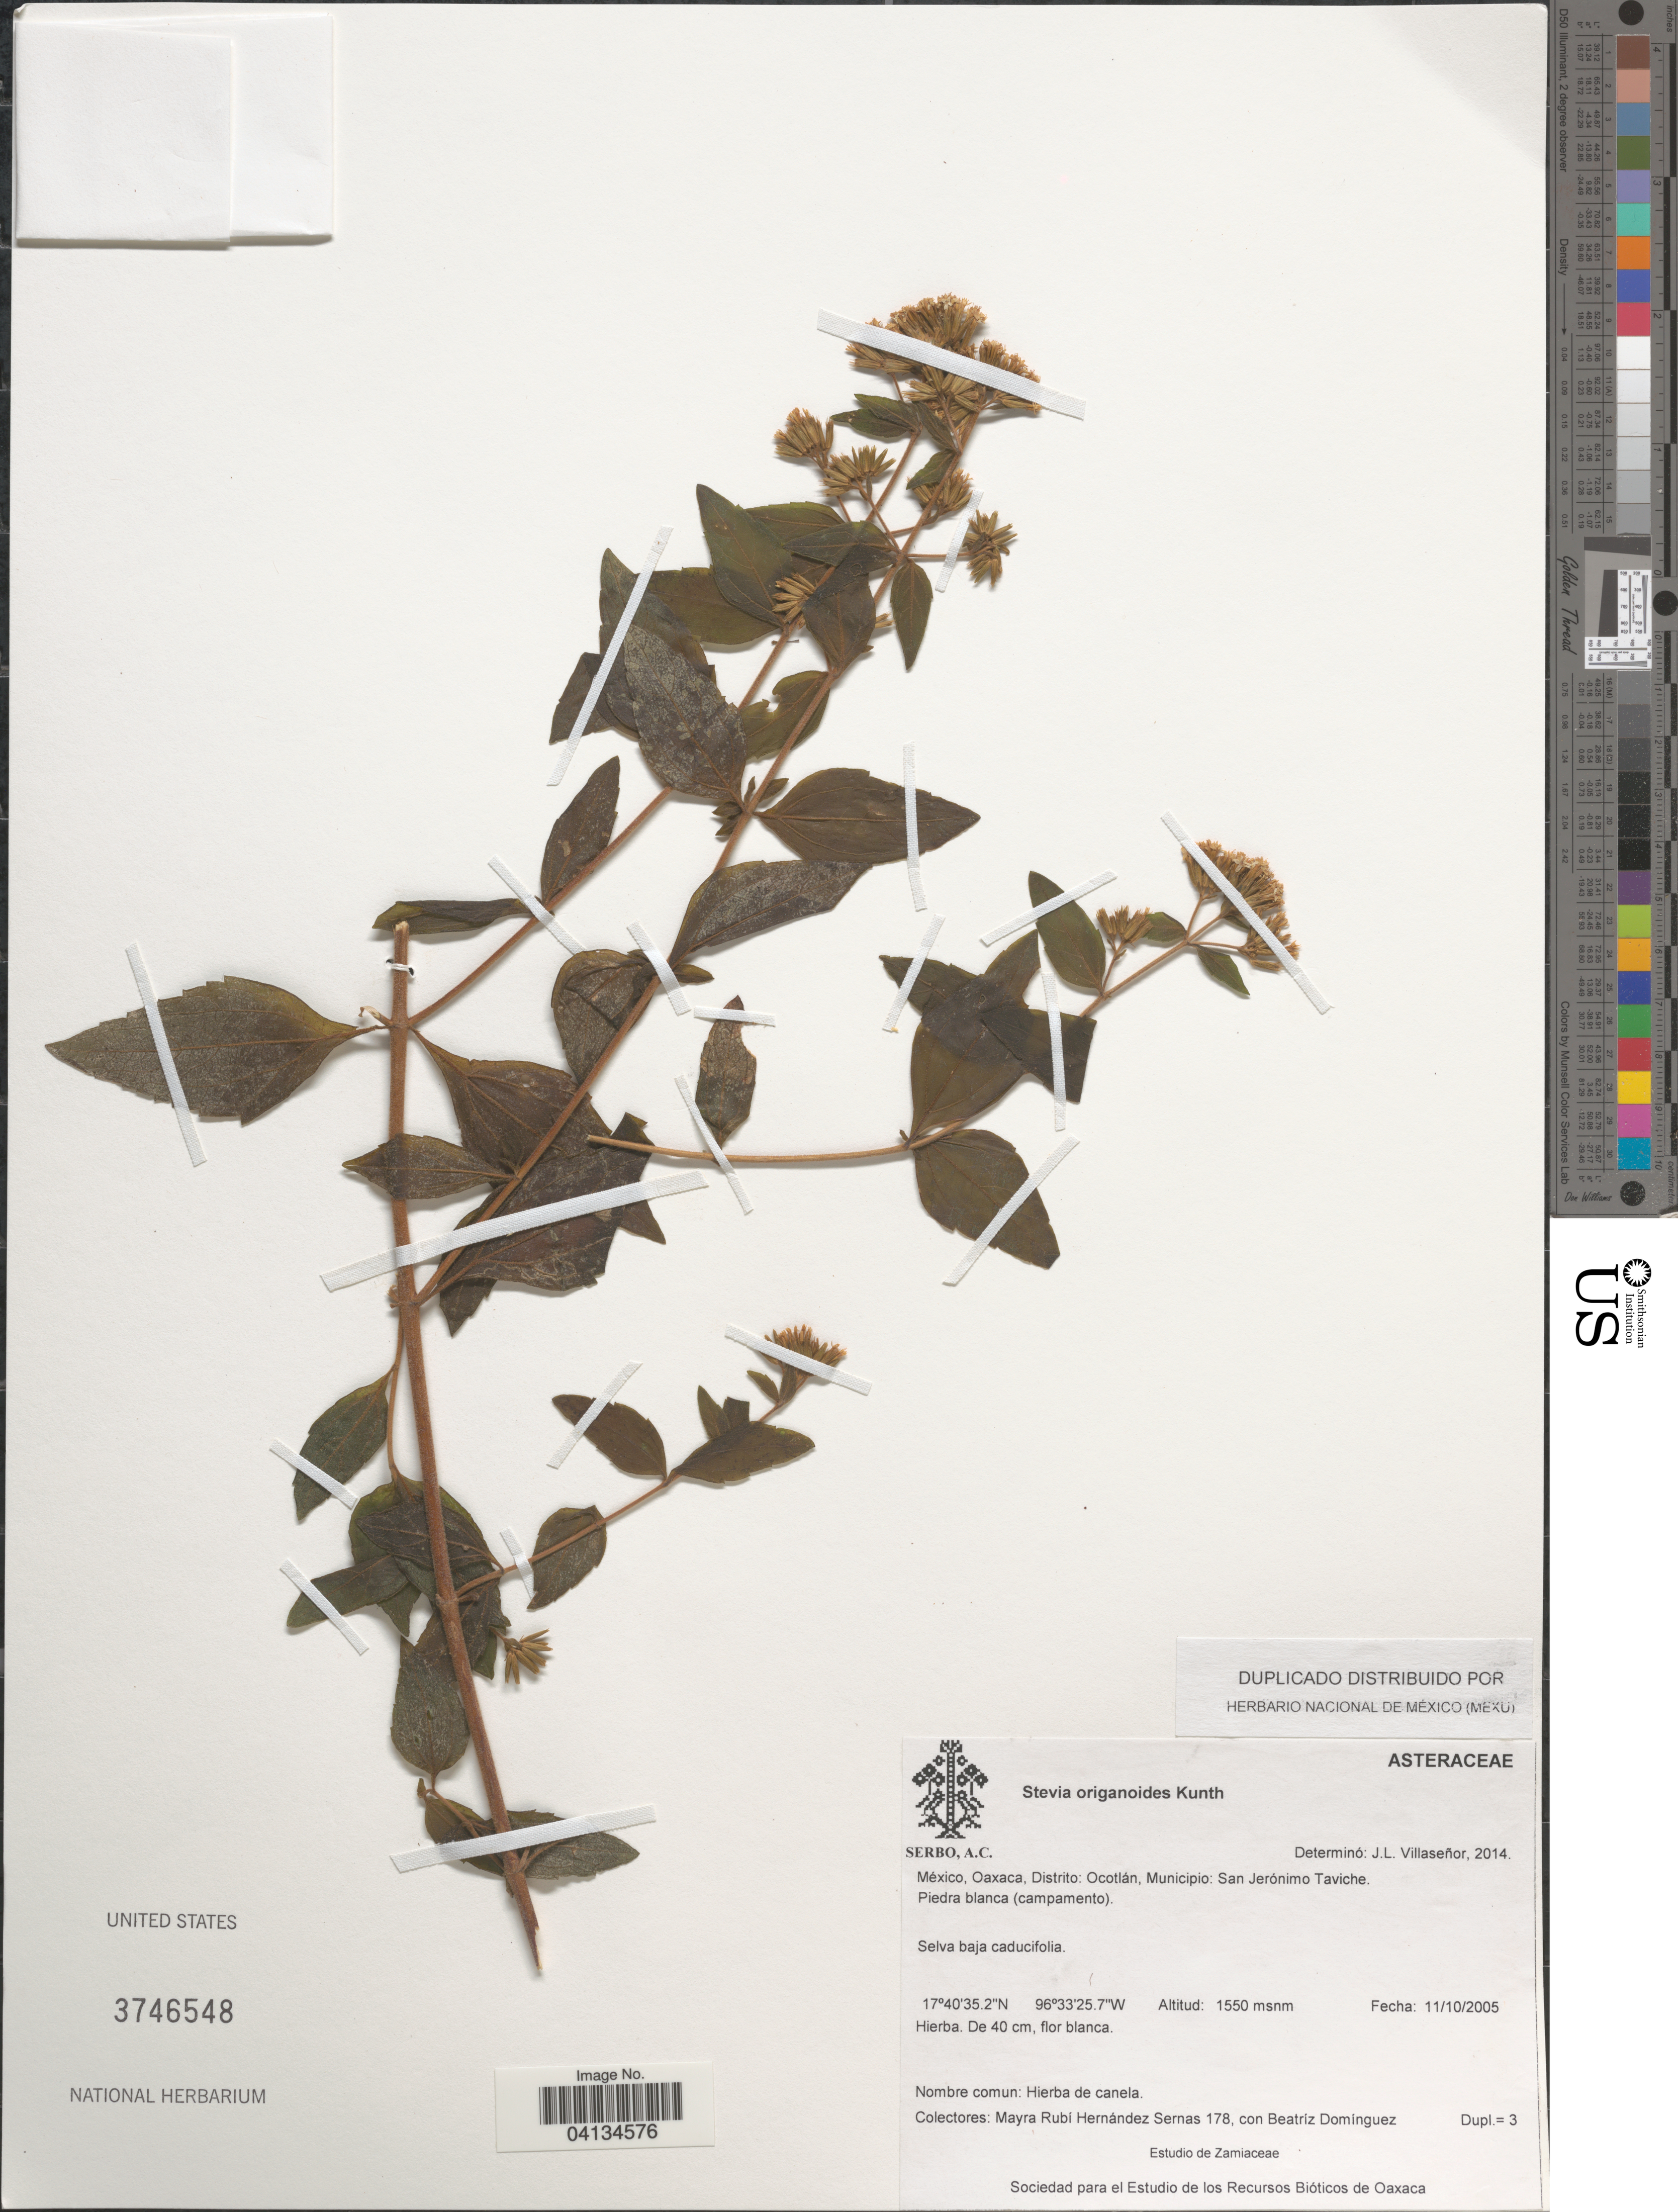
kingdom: Plantae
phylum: Tracheophyta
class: Magnoliopsida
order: Asterales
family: Asteraceae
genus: Stevia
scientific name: Stevia origanoides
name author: Kunth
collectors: M. Rubí Hernández Sernas & B. Domínguez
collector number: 178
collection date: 2005-10-11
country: Mexico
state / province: Oaxaca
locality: Distrito: Ocotlán, Municipio: San Jerónimo Taviche.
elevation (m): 1550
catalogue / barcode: US 3746548